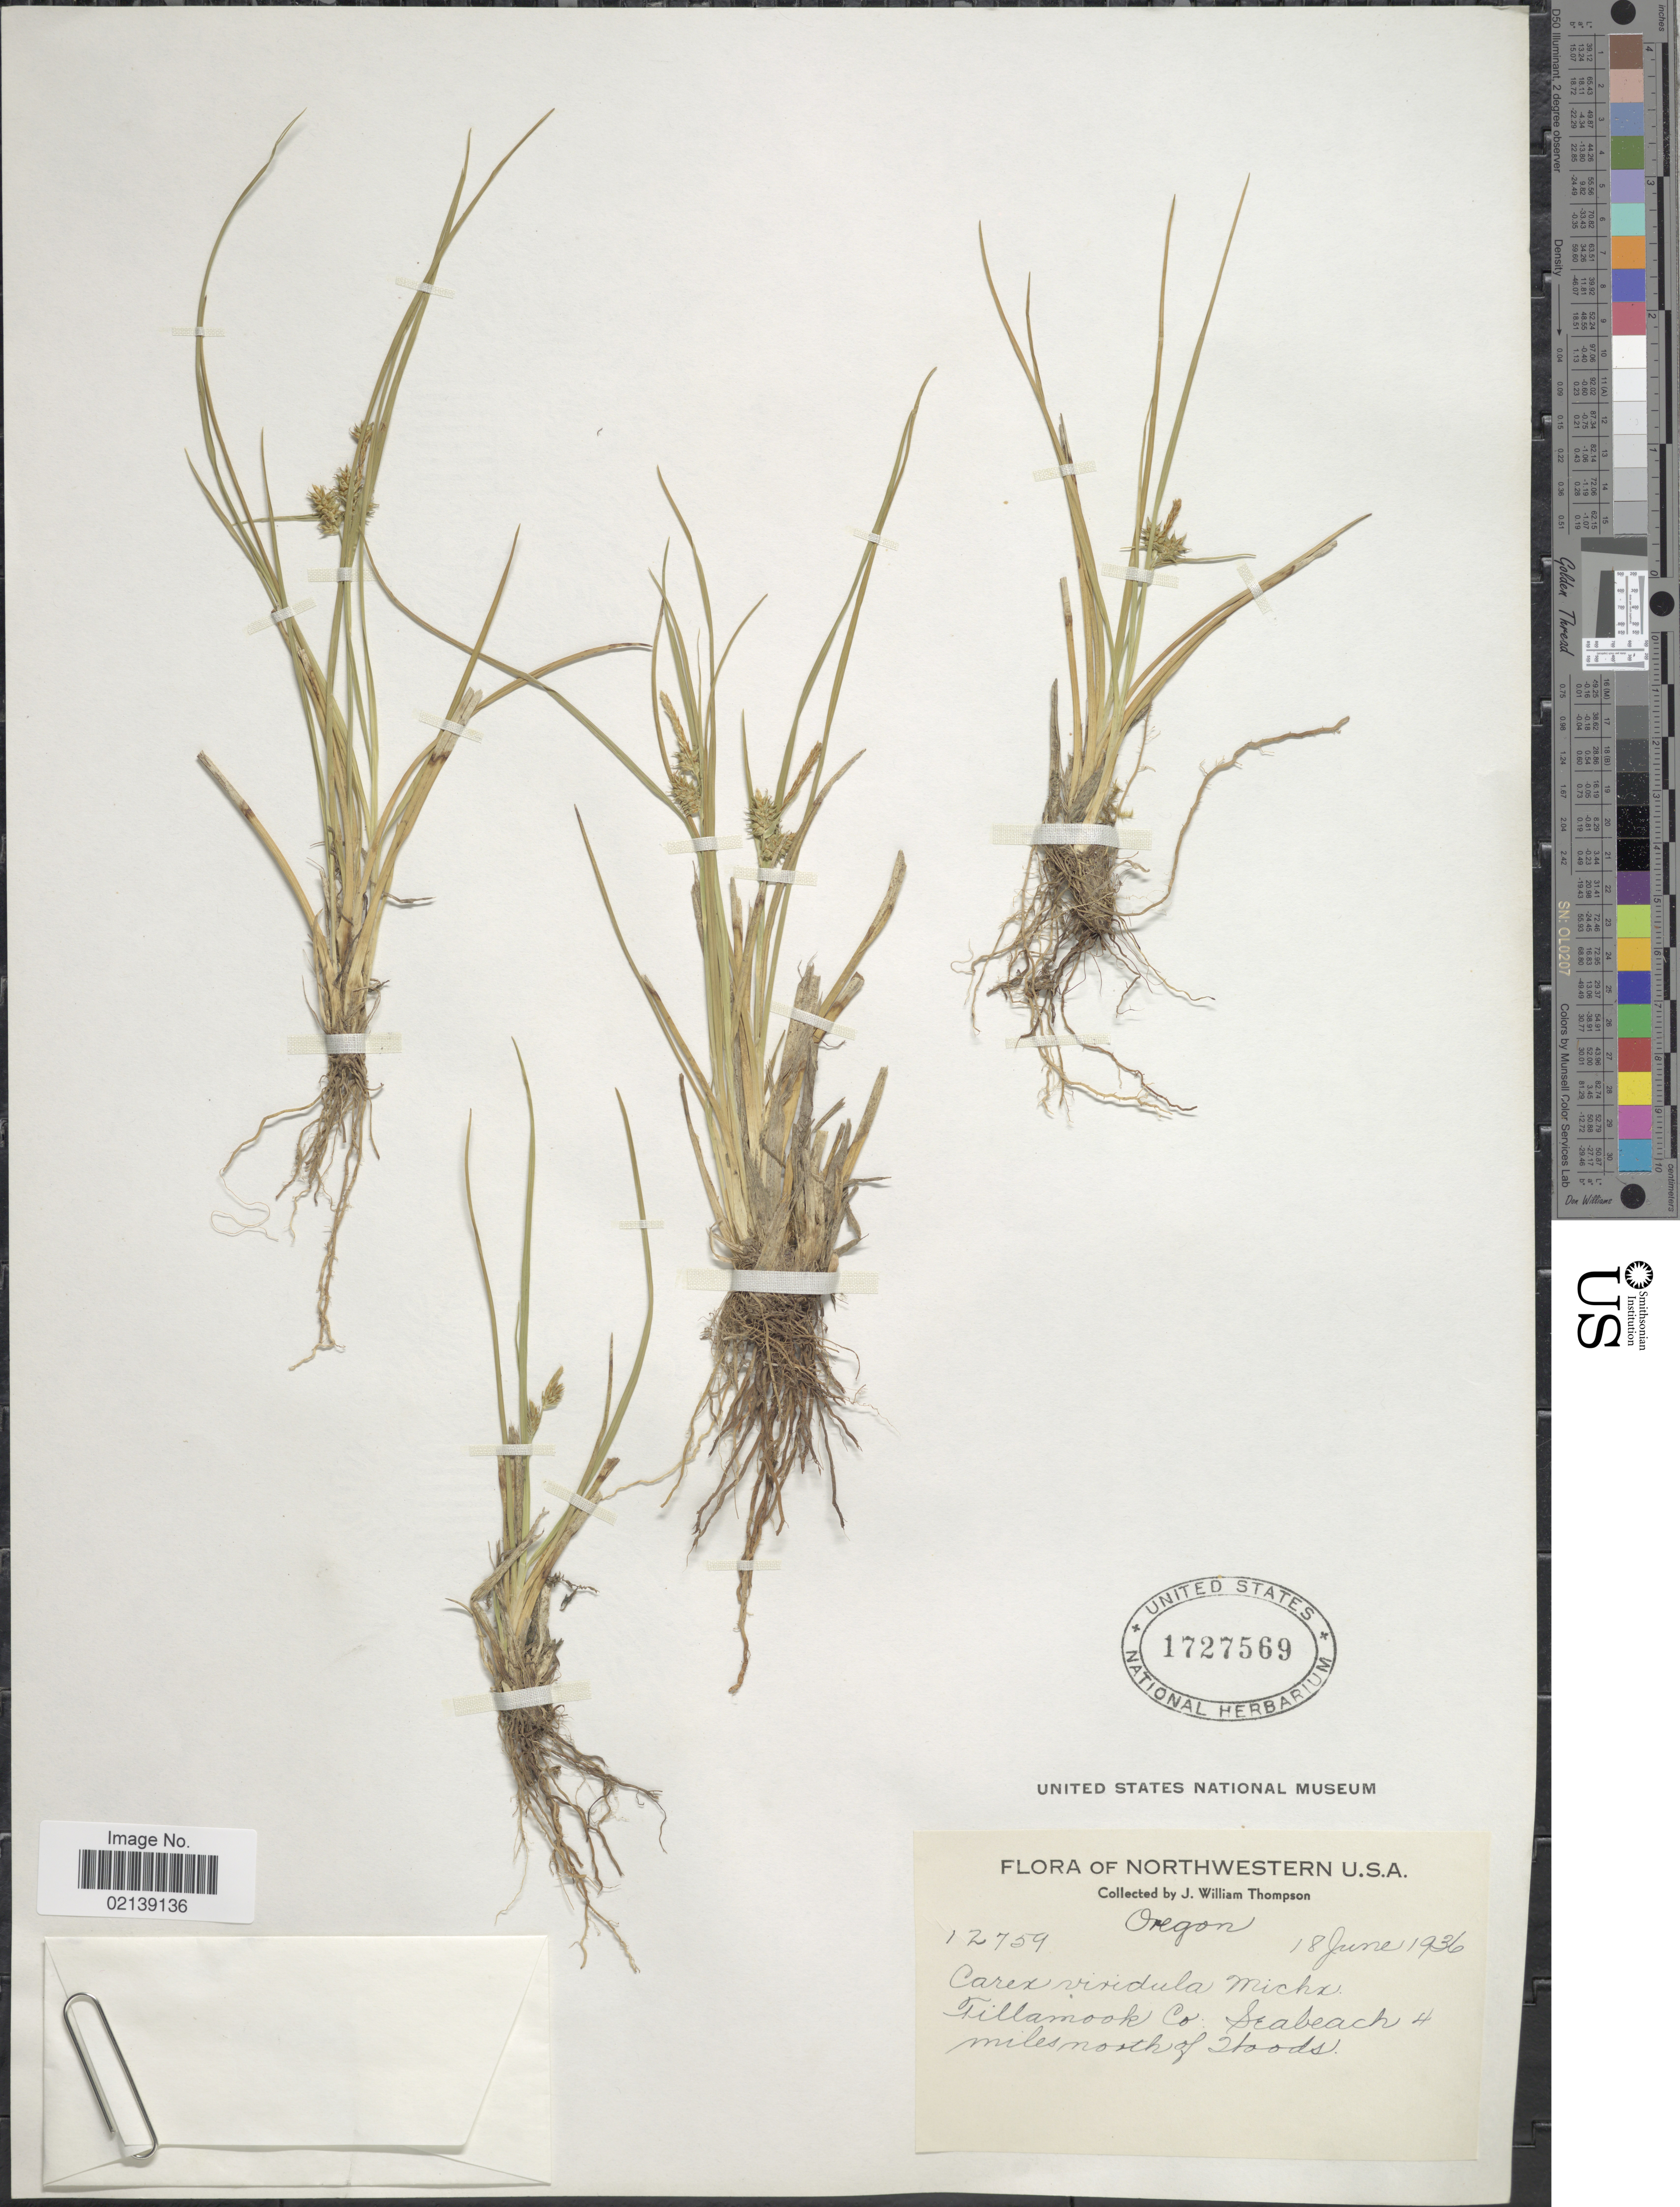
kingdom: Plantae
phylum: Tracheophyta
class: Liliopsida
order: Poales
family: Cyperaceae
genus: Carex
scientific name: Carex oederi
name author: Retz.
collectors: J. W. Thompson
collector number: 12759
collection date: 1936-06-18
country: United States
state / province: Oregon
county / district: Tillamook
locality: Tillamook Co.: Seabeach 4 miles north of Hoods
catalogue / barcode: US 1727569